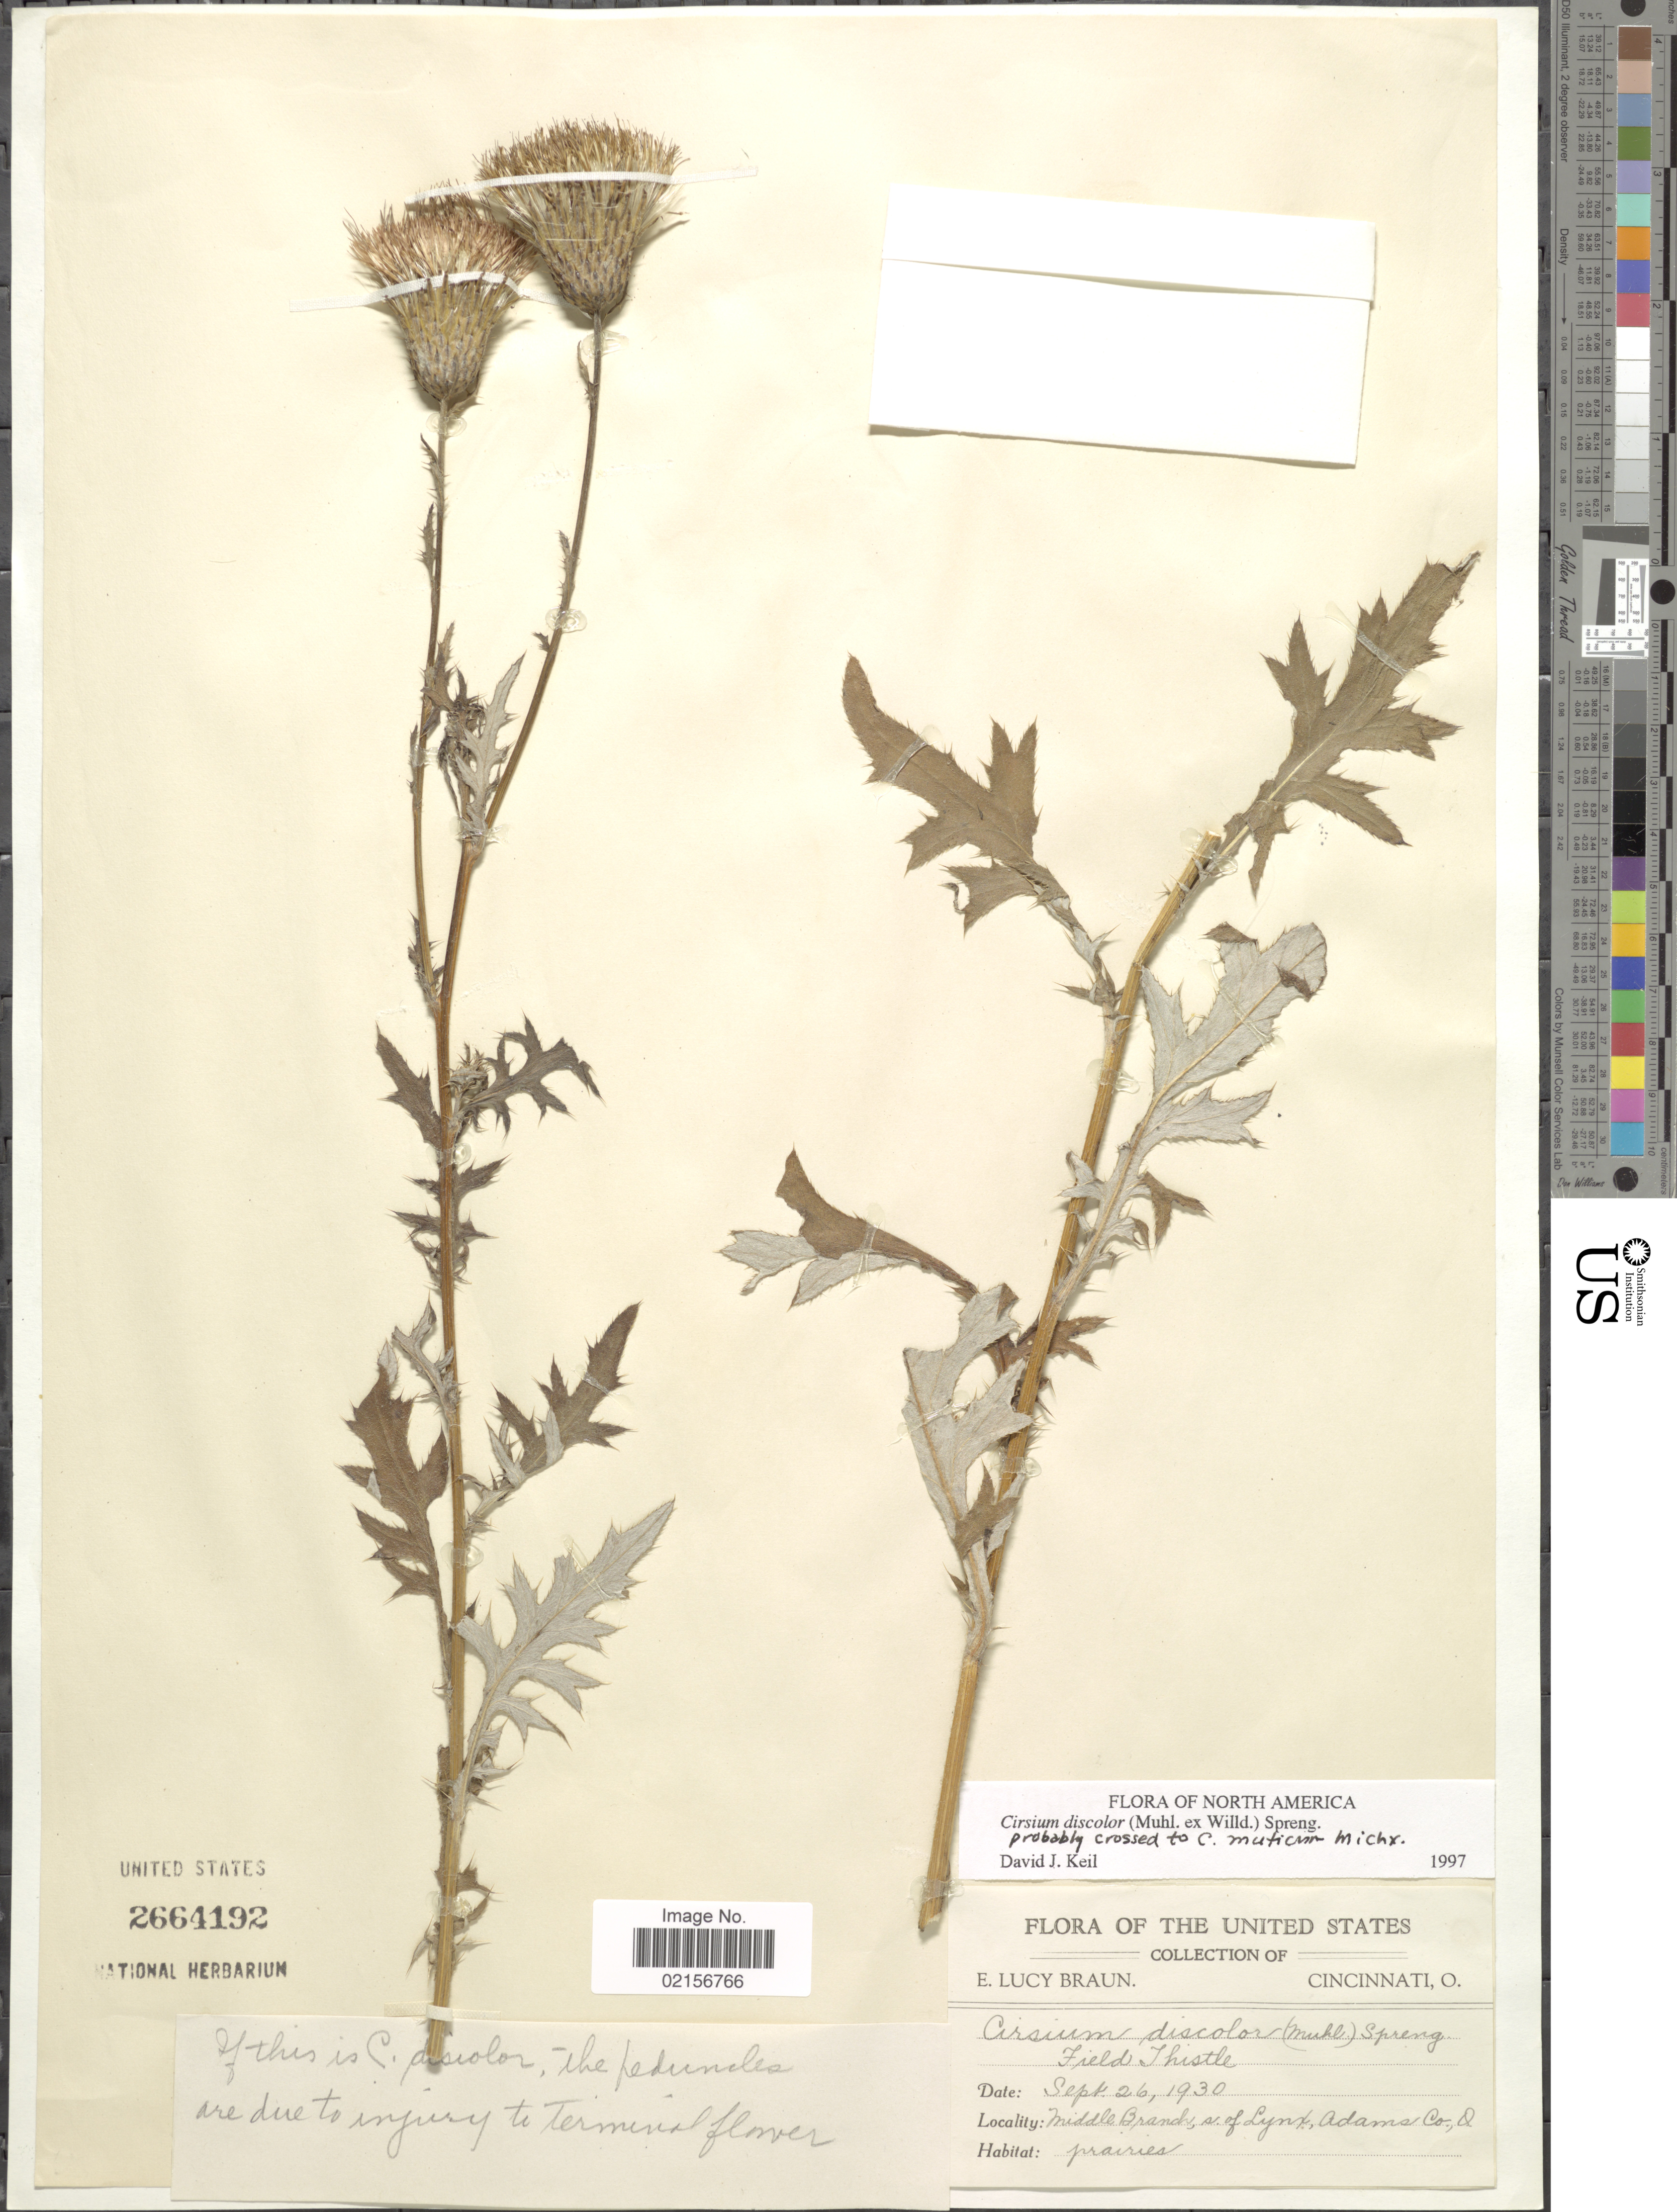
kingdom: Plantae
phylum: Tracheophyta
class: Magnoliopsida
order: Asterales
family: Asteraceae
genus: Cirsium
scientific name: Cirsium discolor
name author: (Muhl. ex Willd.) Spreng.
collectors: E. L. Braun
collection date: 1930-09-26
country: United States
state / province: Ohio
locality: Field Thistle, Middle Branch, s. of Lynx, Adams Co, prairies, Cincinnati, O.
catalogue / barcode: US 2664192